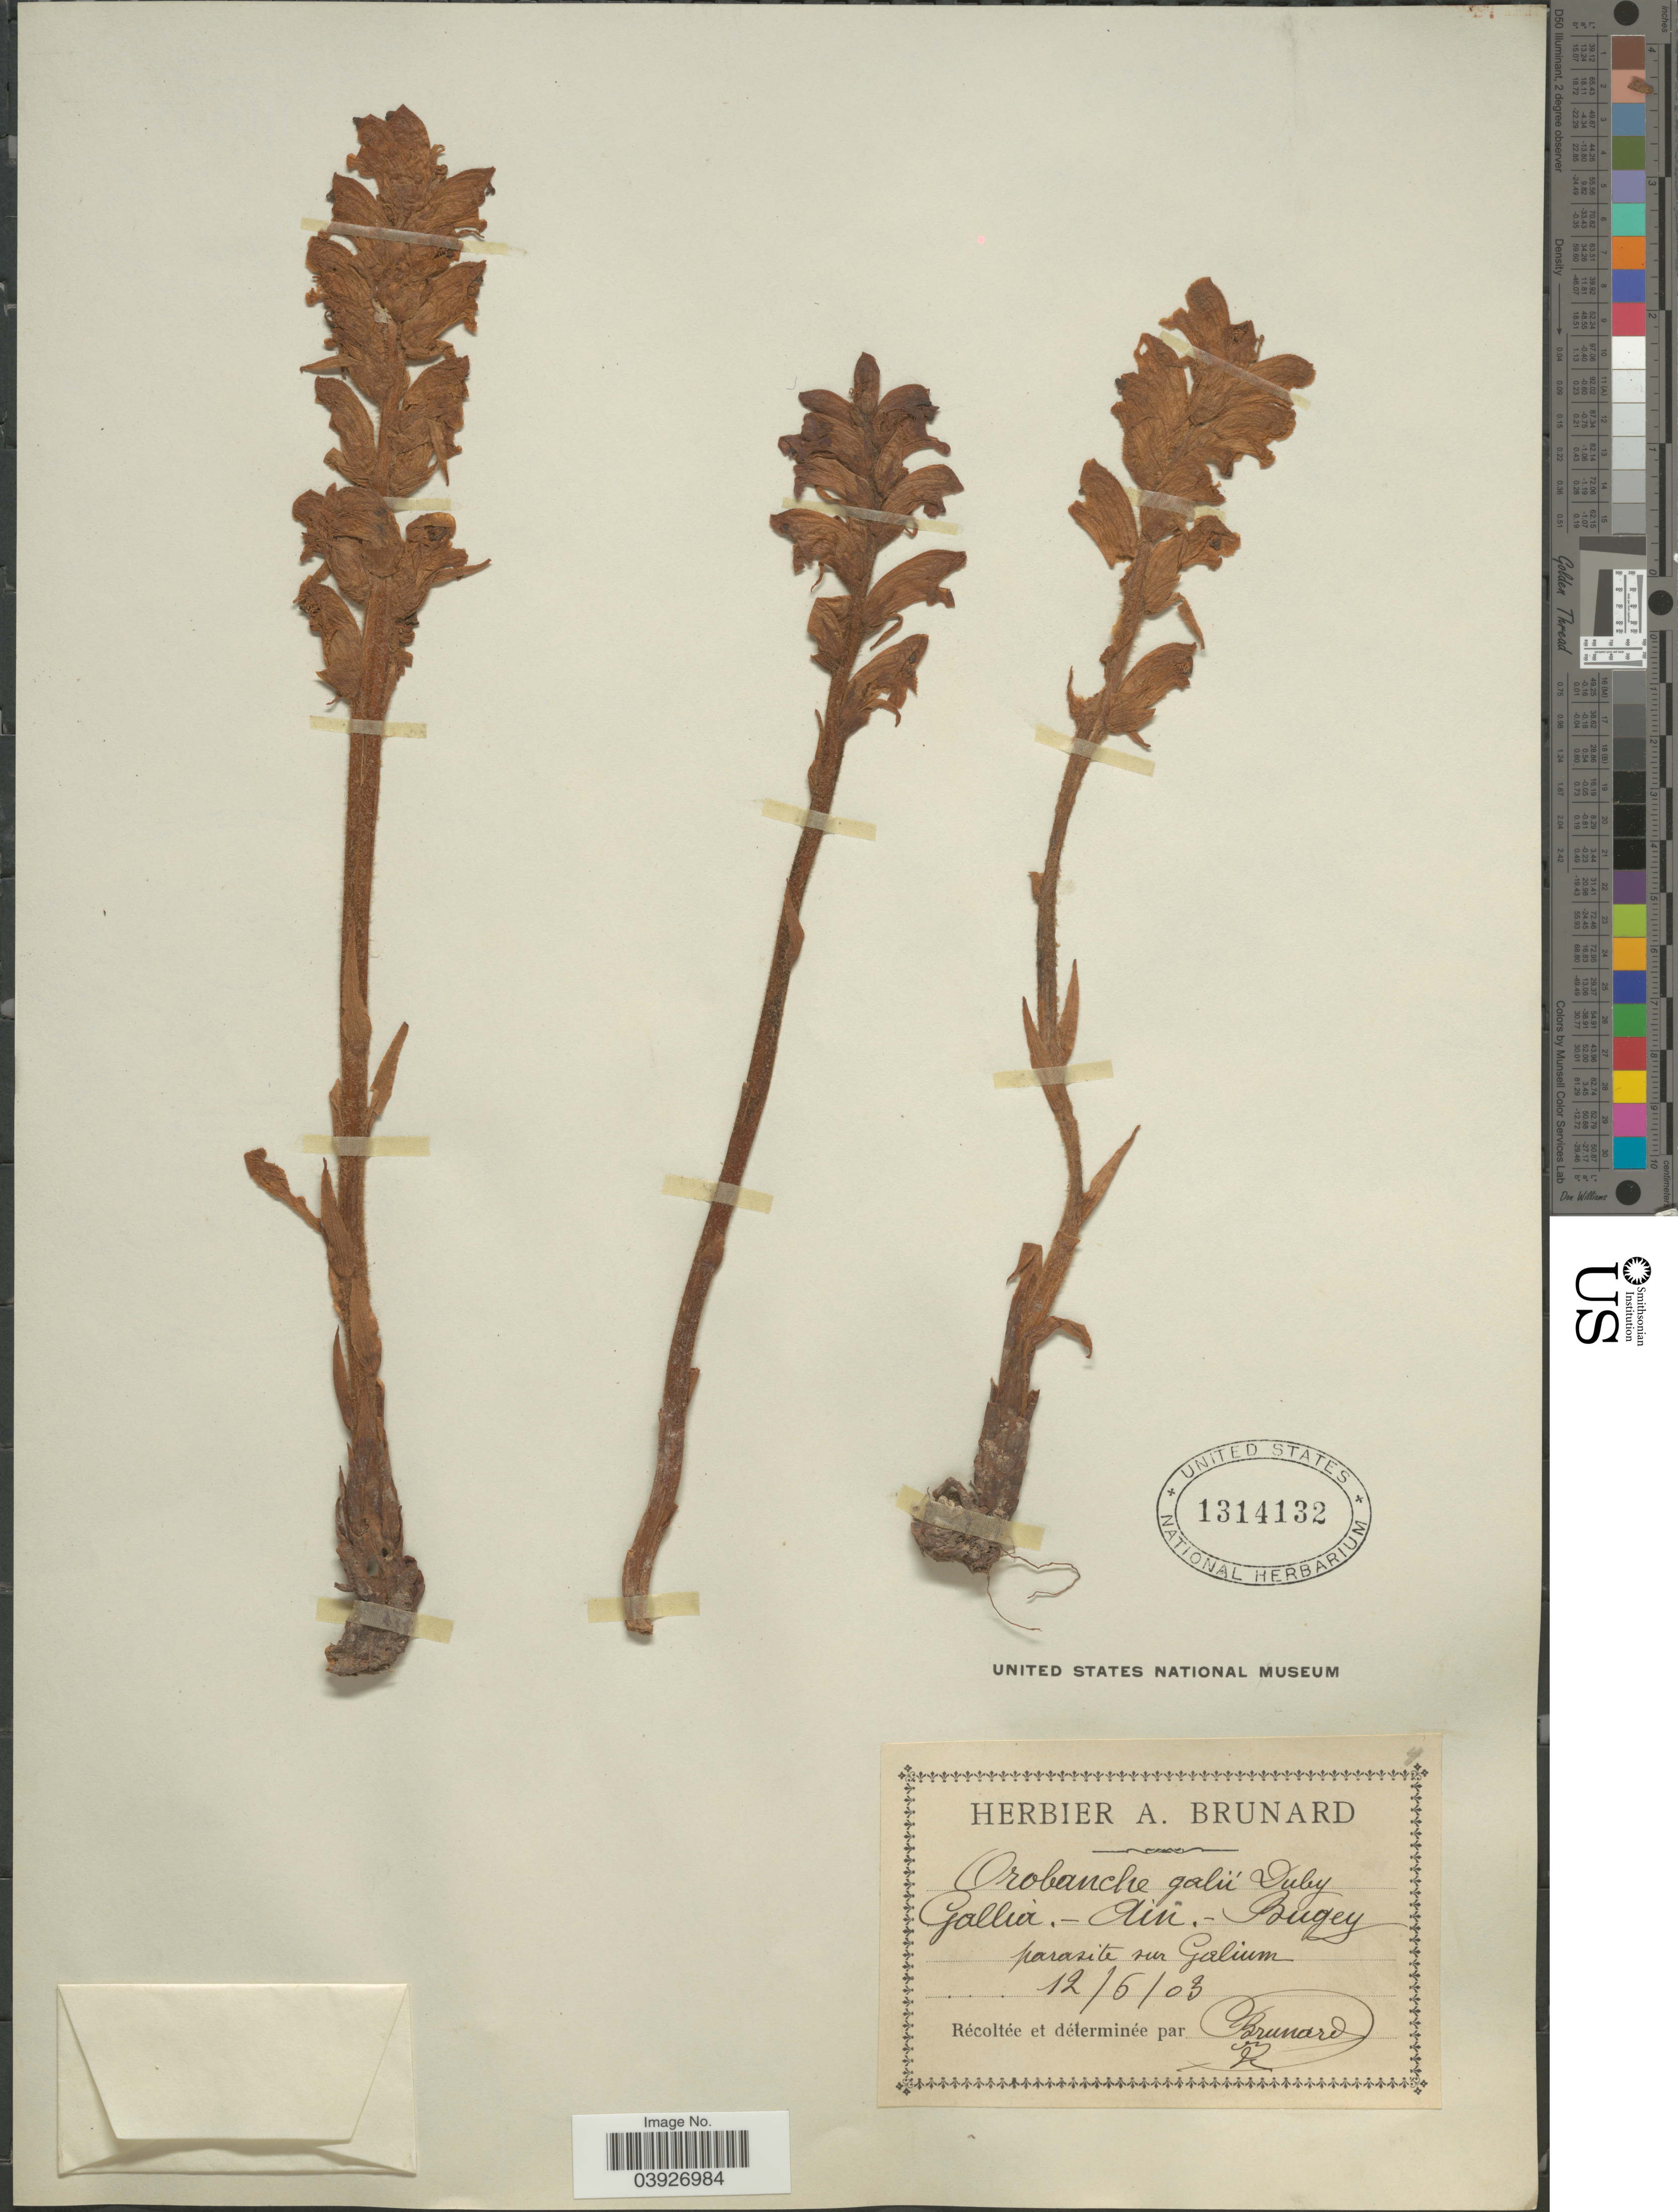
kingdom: Plantae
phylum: Tracheophyta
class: Magnoliopsida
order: Lamiales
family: Orobanchaceae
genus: Orobanche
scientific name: Orobanche galii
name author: Duby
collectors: A. Brunard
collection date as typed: Transcribed d/m/y: 12/6/3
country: France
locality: Gallia.- Ain.- Bugey. Parasite sur Galium.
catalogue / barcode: US 1314132